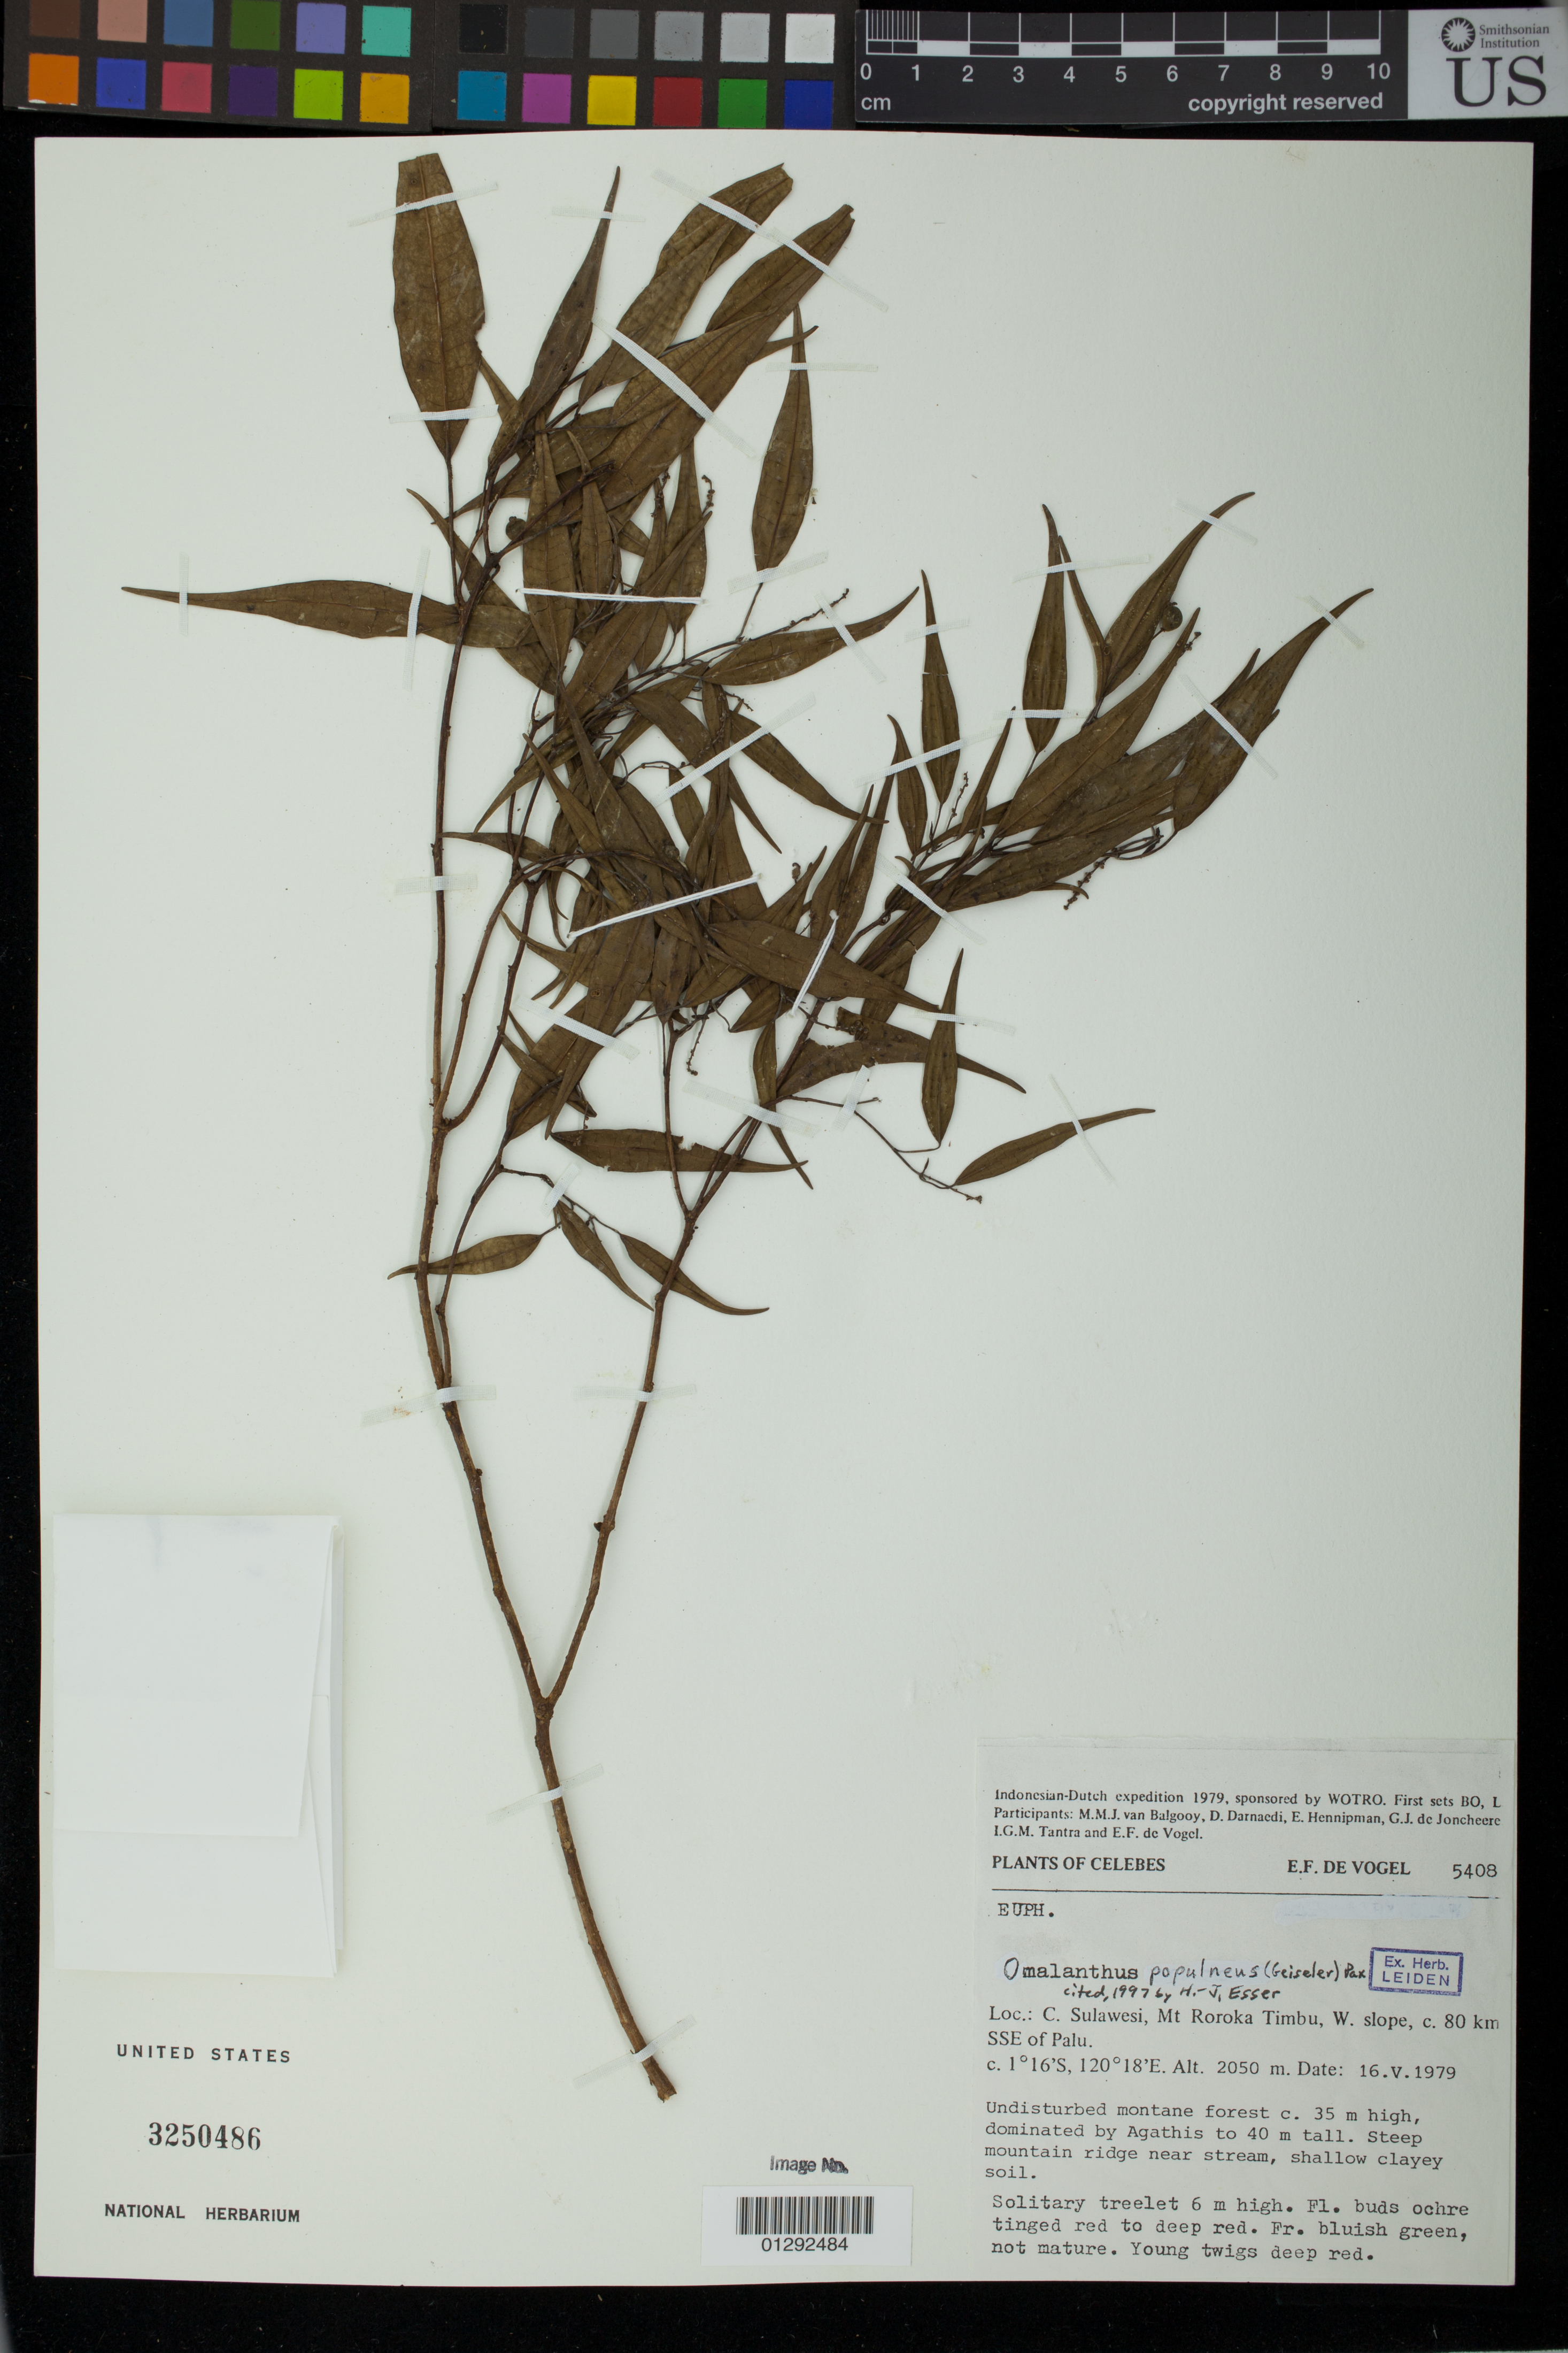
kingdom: Plantae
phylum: Tracheophyta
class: Magnoliopsida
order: Malpighiales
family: Euphorbiaceae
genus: Homalanthus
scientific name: Homalanthus populneus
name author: (Geiseler) Kuntze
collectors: E. F. de Vogel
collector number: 5408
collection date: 1979-05-16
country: Indonesia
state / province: Sulawesi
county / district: Sulawesi Tengah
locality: Celebes. Mt Roroka Timbu, W. slope, c. 80 km SSE of Palu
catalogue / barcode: US 3250486